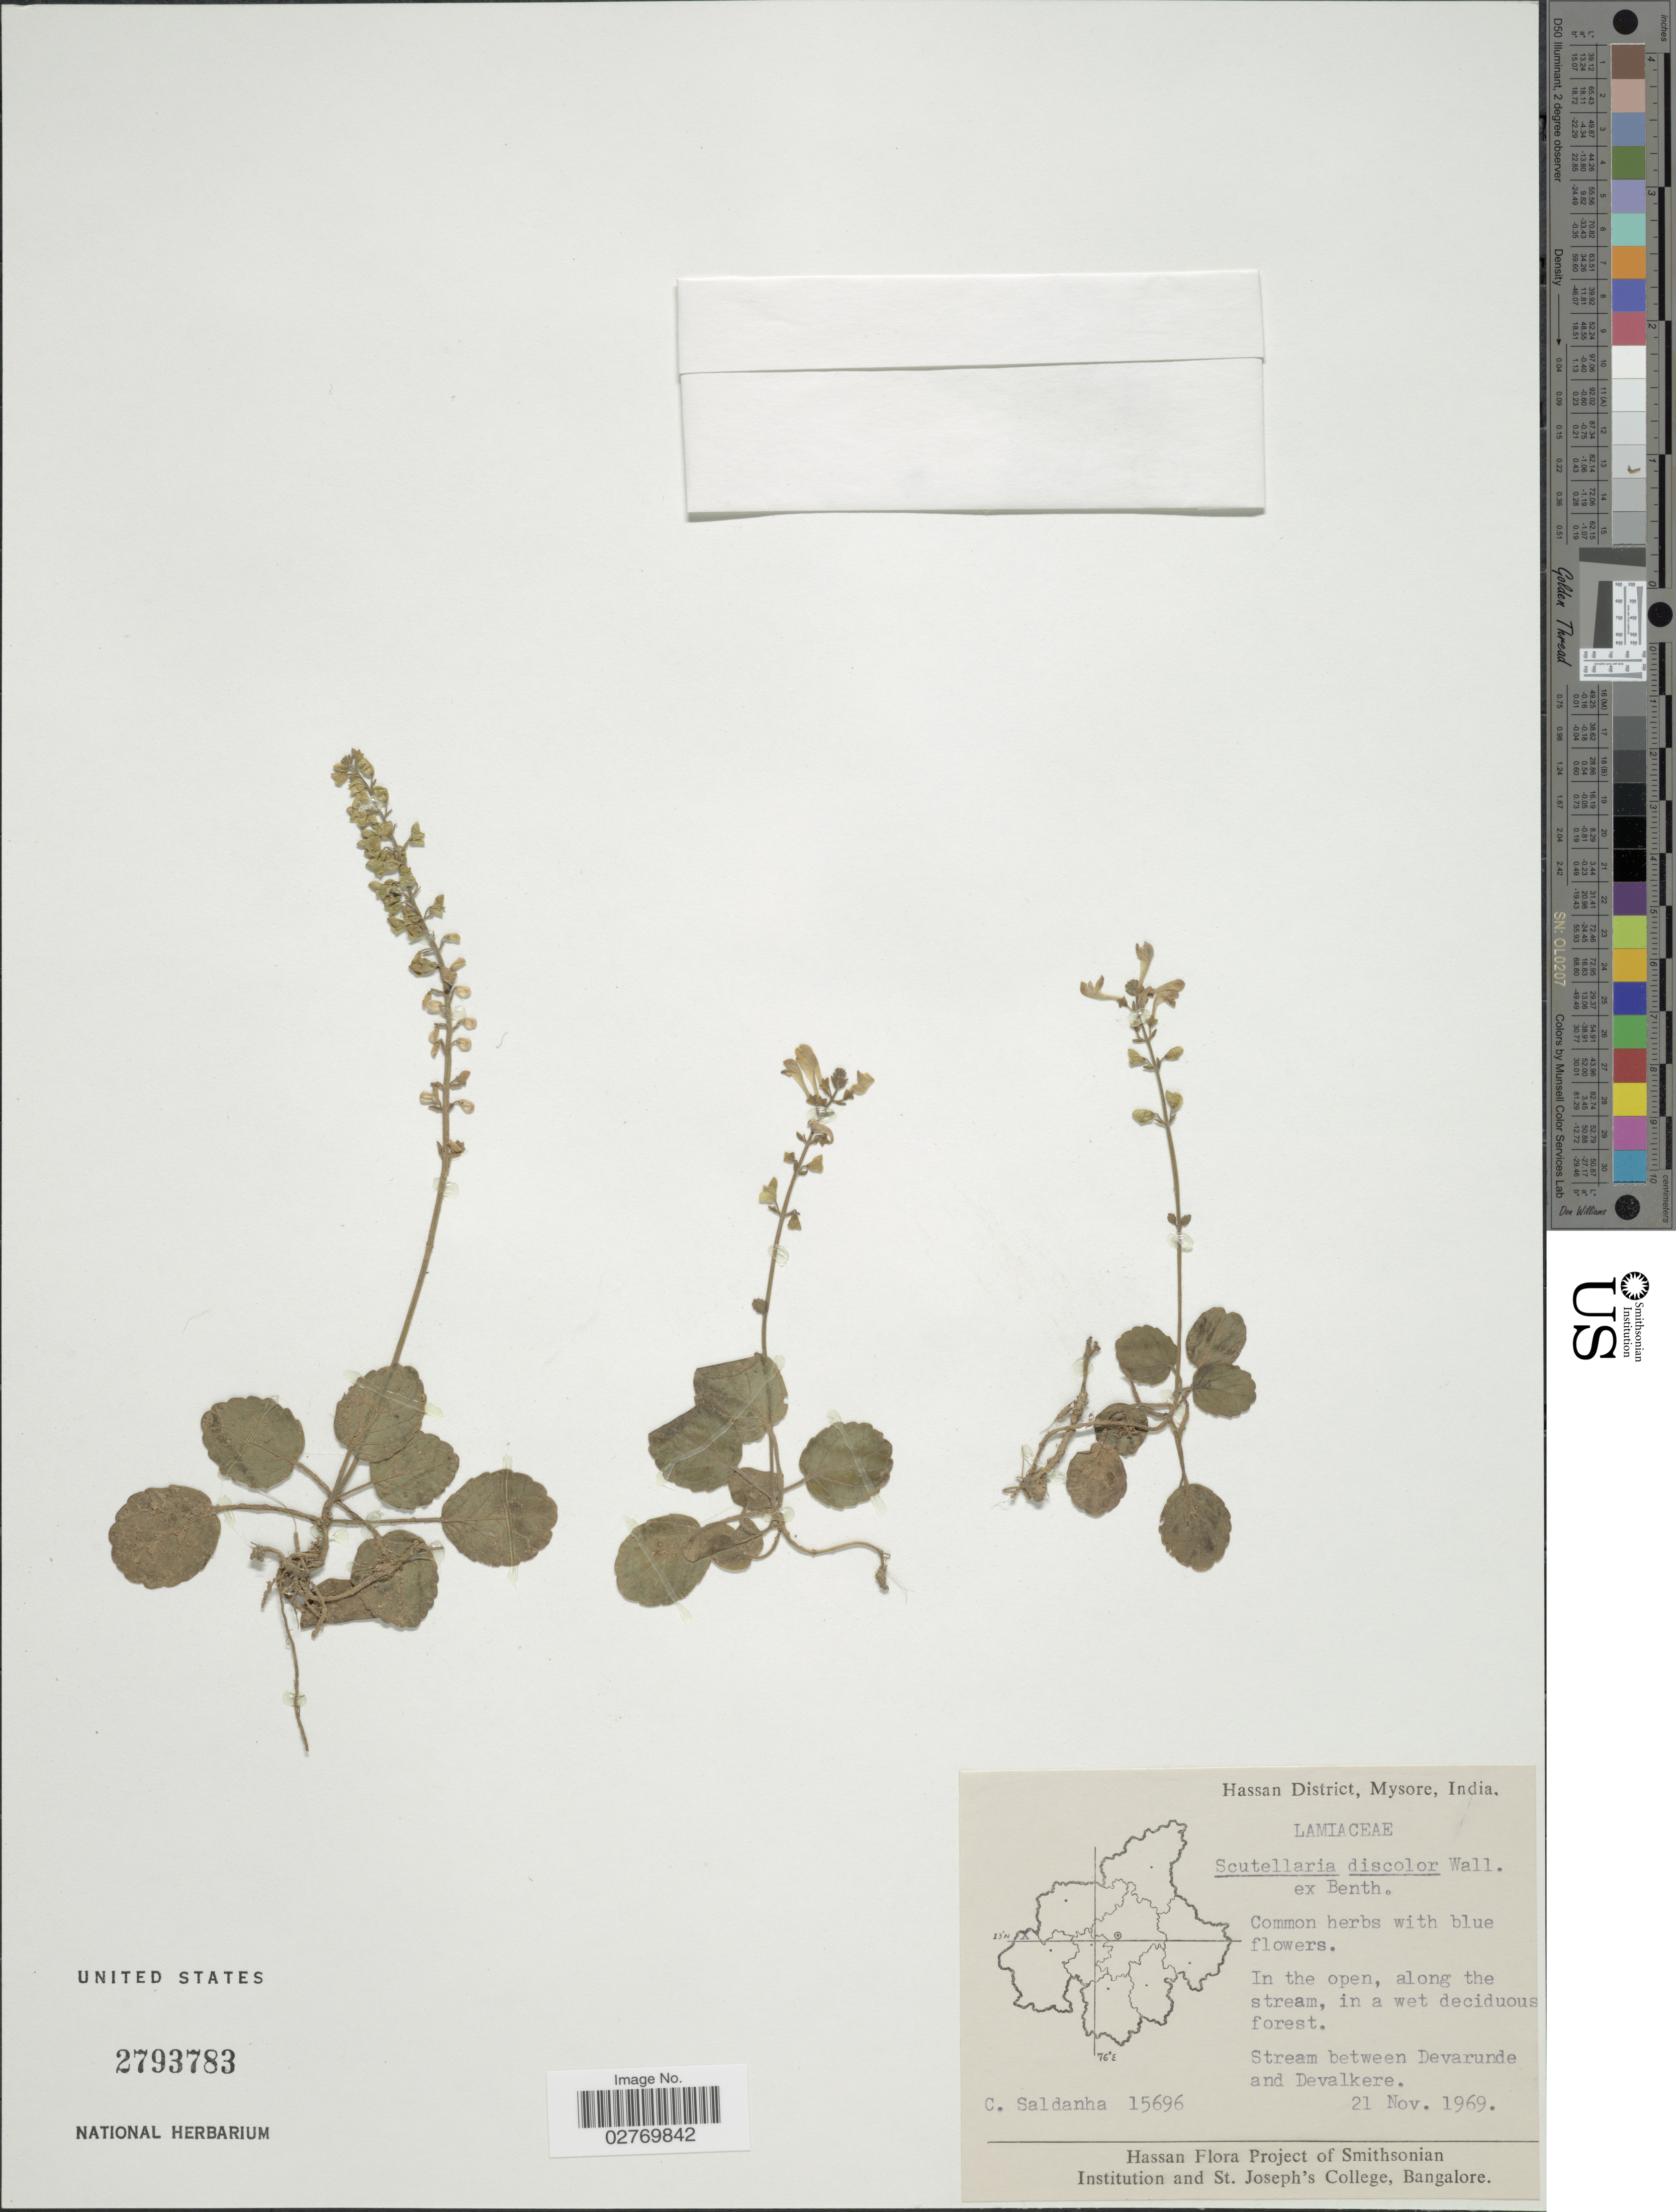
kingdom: Plantae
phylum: Tracheophyta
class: Magnoliopsida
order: Lamiales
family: Lamiaceae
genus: Scutellaria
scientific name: Scutellaria discolor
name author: Colebr.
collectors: C. Saldanha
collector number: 15696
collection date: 1969-11-21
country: India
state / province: Karnataka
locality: Hassan District, Mysore. Stream between Devarunde and Devalkere.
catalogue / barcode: US 2793783